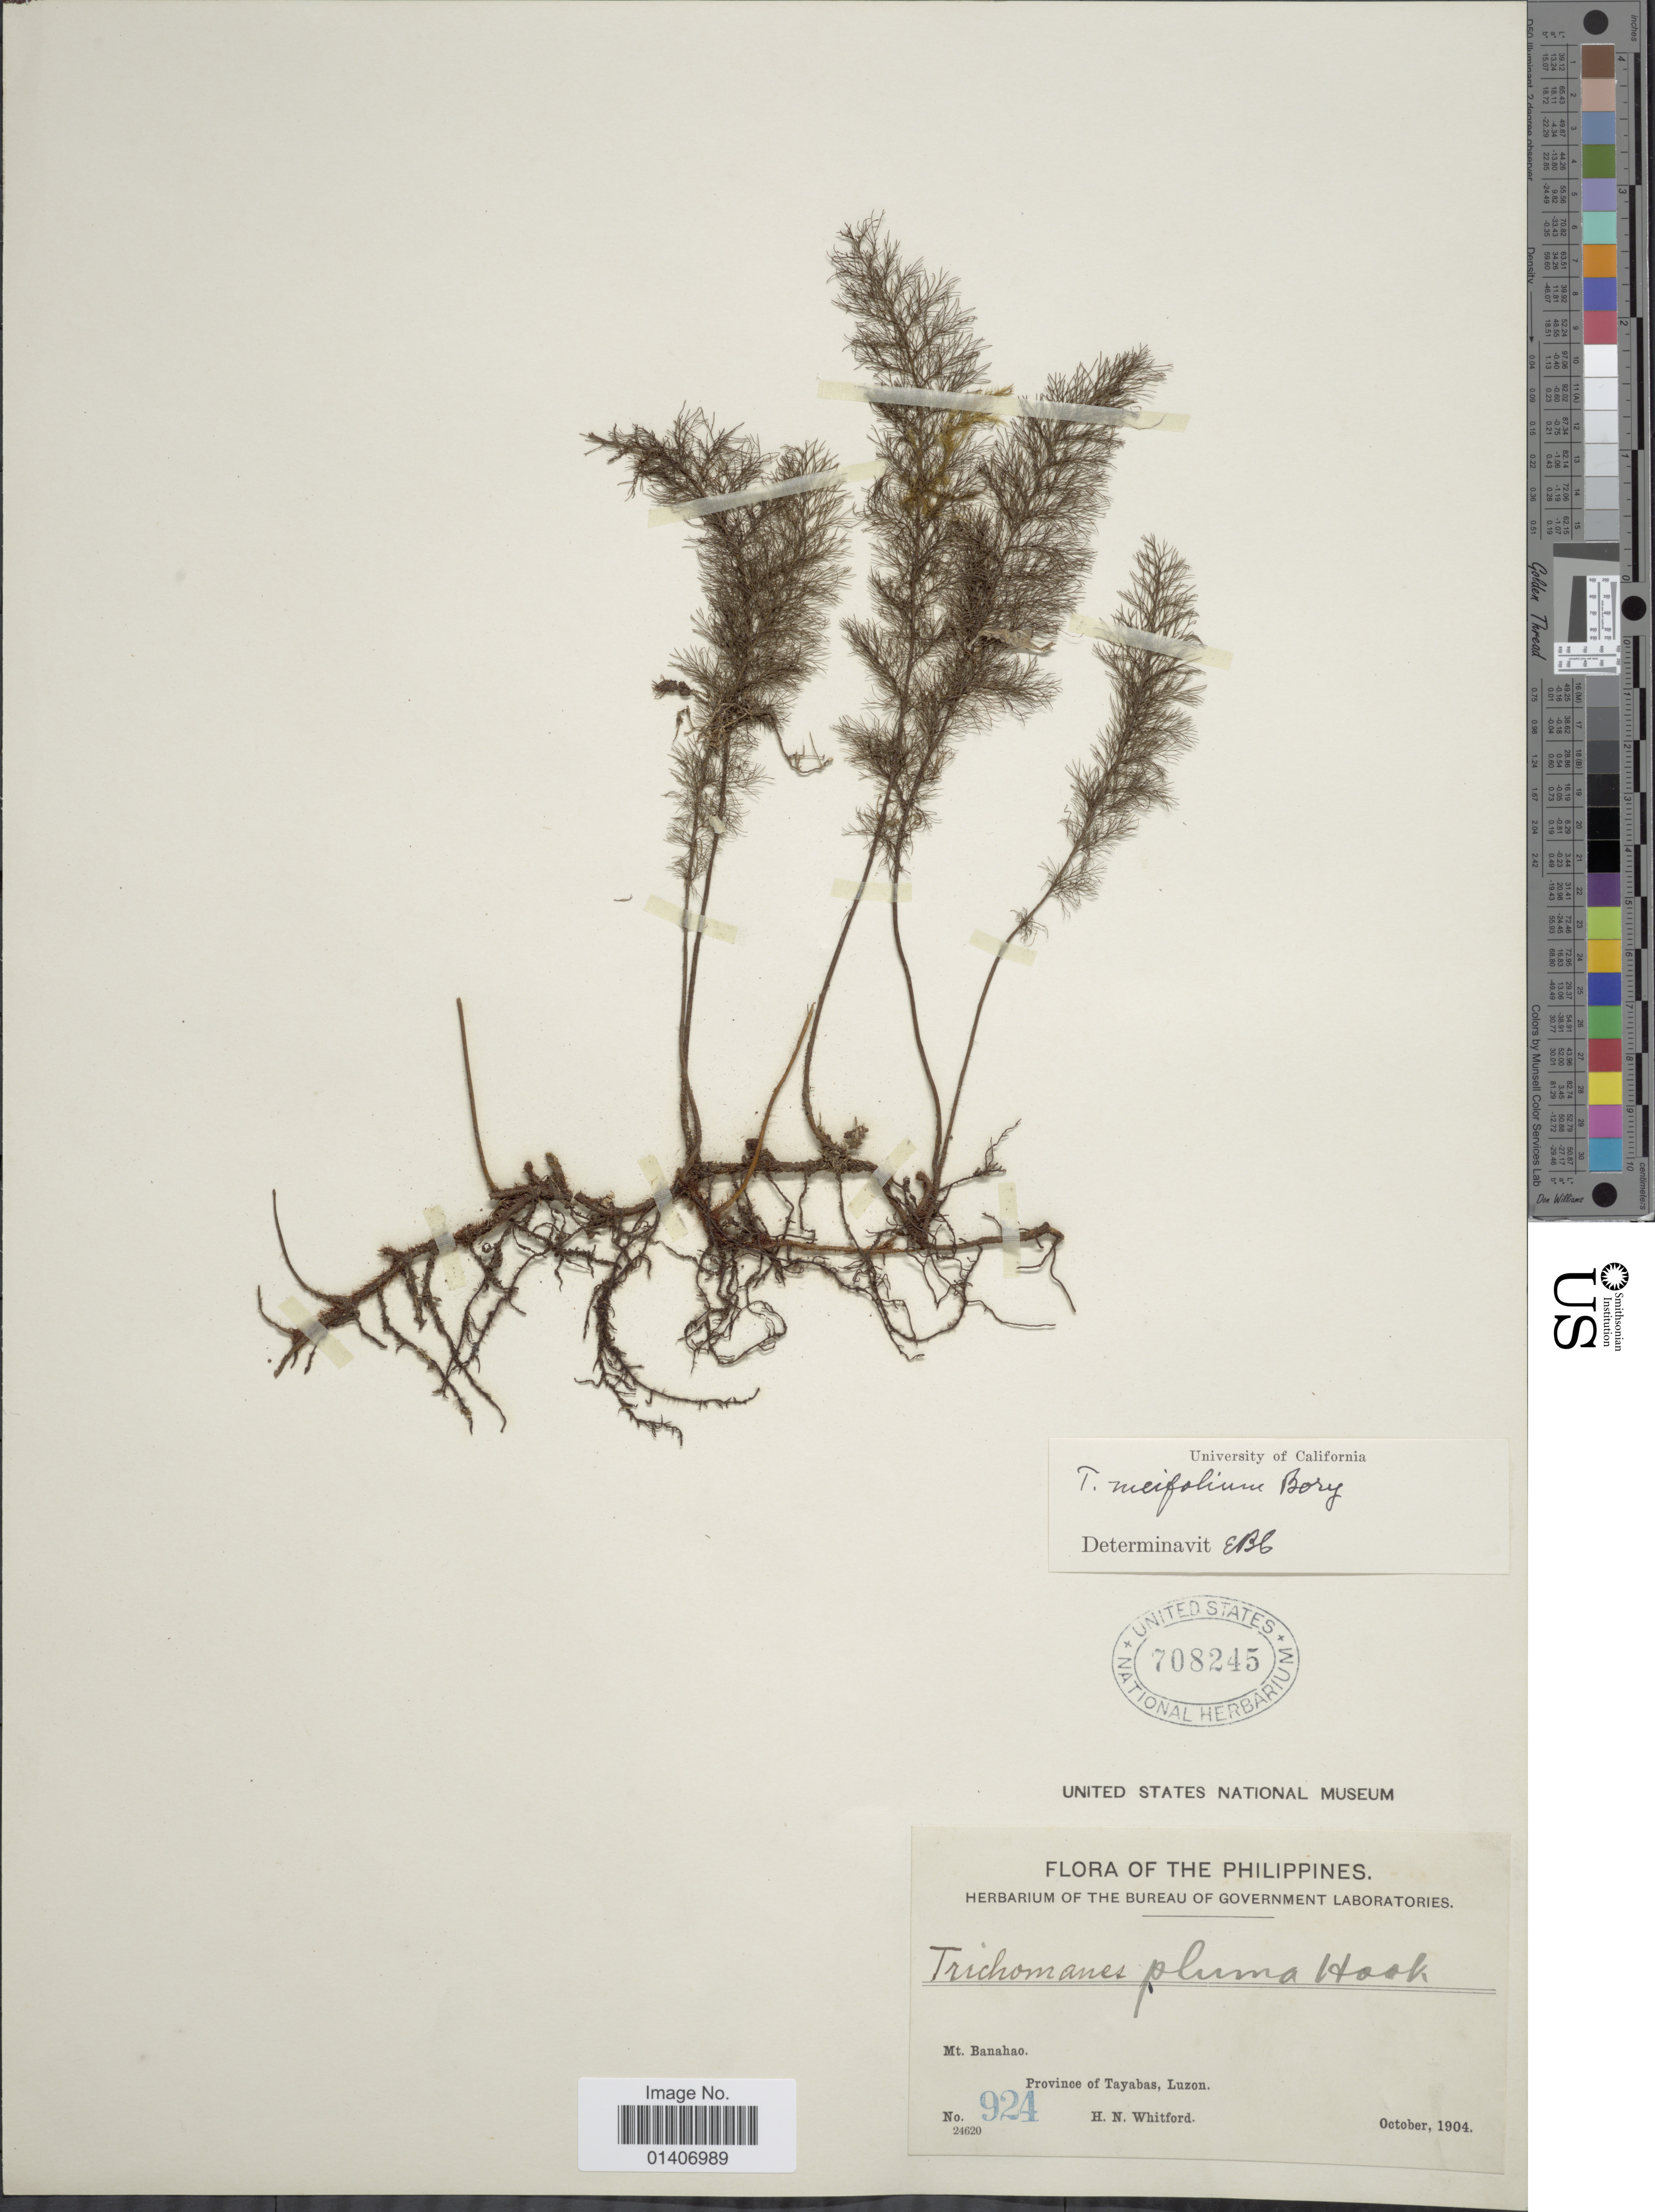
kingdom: Plantae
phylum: Tracheophyta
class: Polypodiopsida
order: Hymenophyllales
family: Hymenophyllaceae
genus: Abrodictyum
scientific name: Abrodictyum meifolium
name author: (Bory) Ebihara & K. Iwats.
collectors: H. N. Whitford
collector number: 924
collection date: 1904-10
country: Philippines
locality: Mt. Banahao, province of Tayabas, Luzon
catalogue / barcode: US 708245